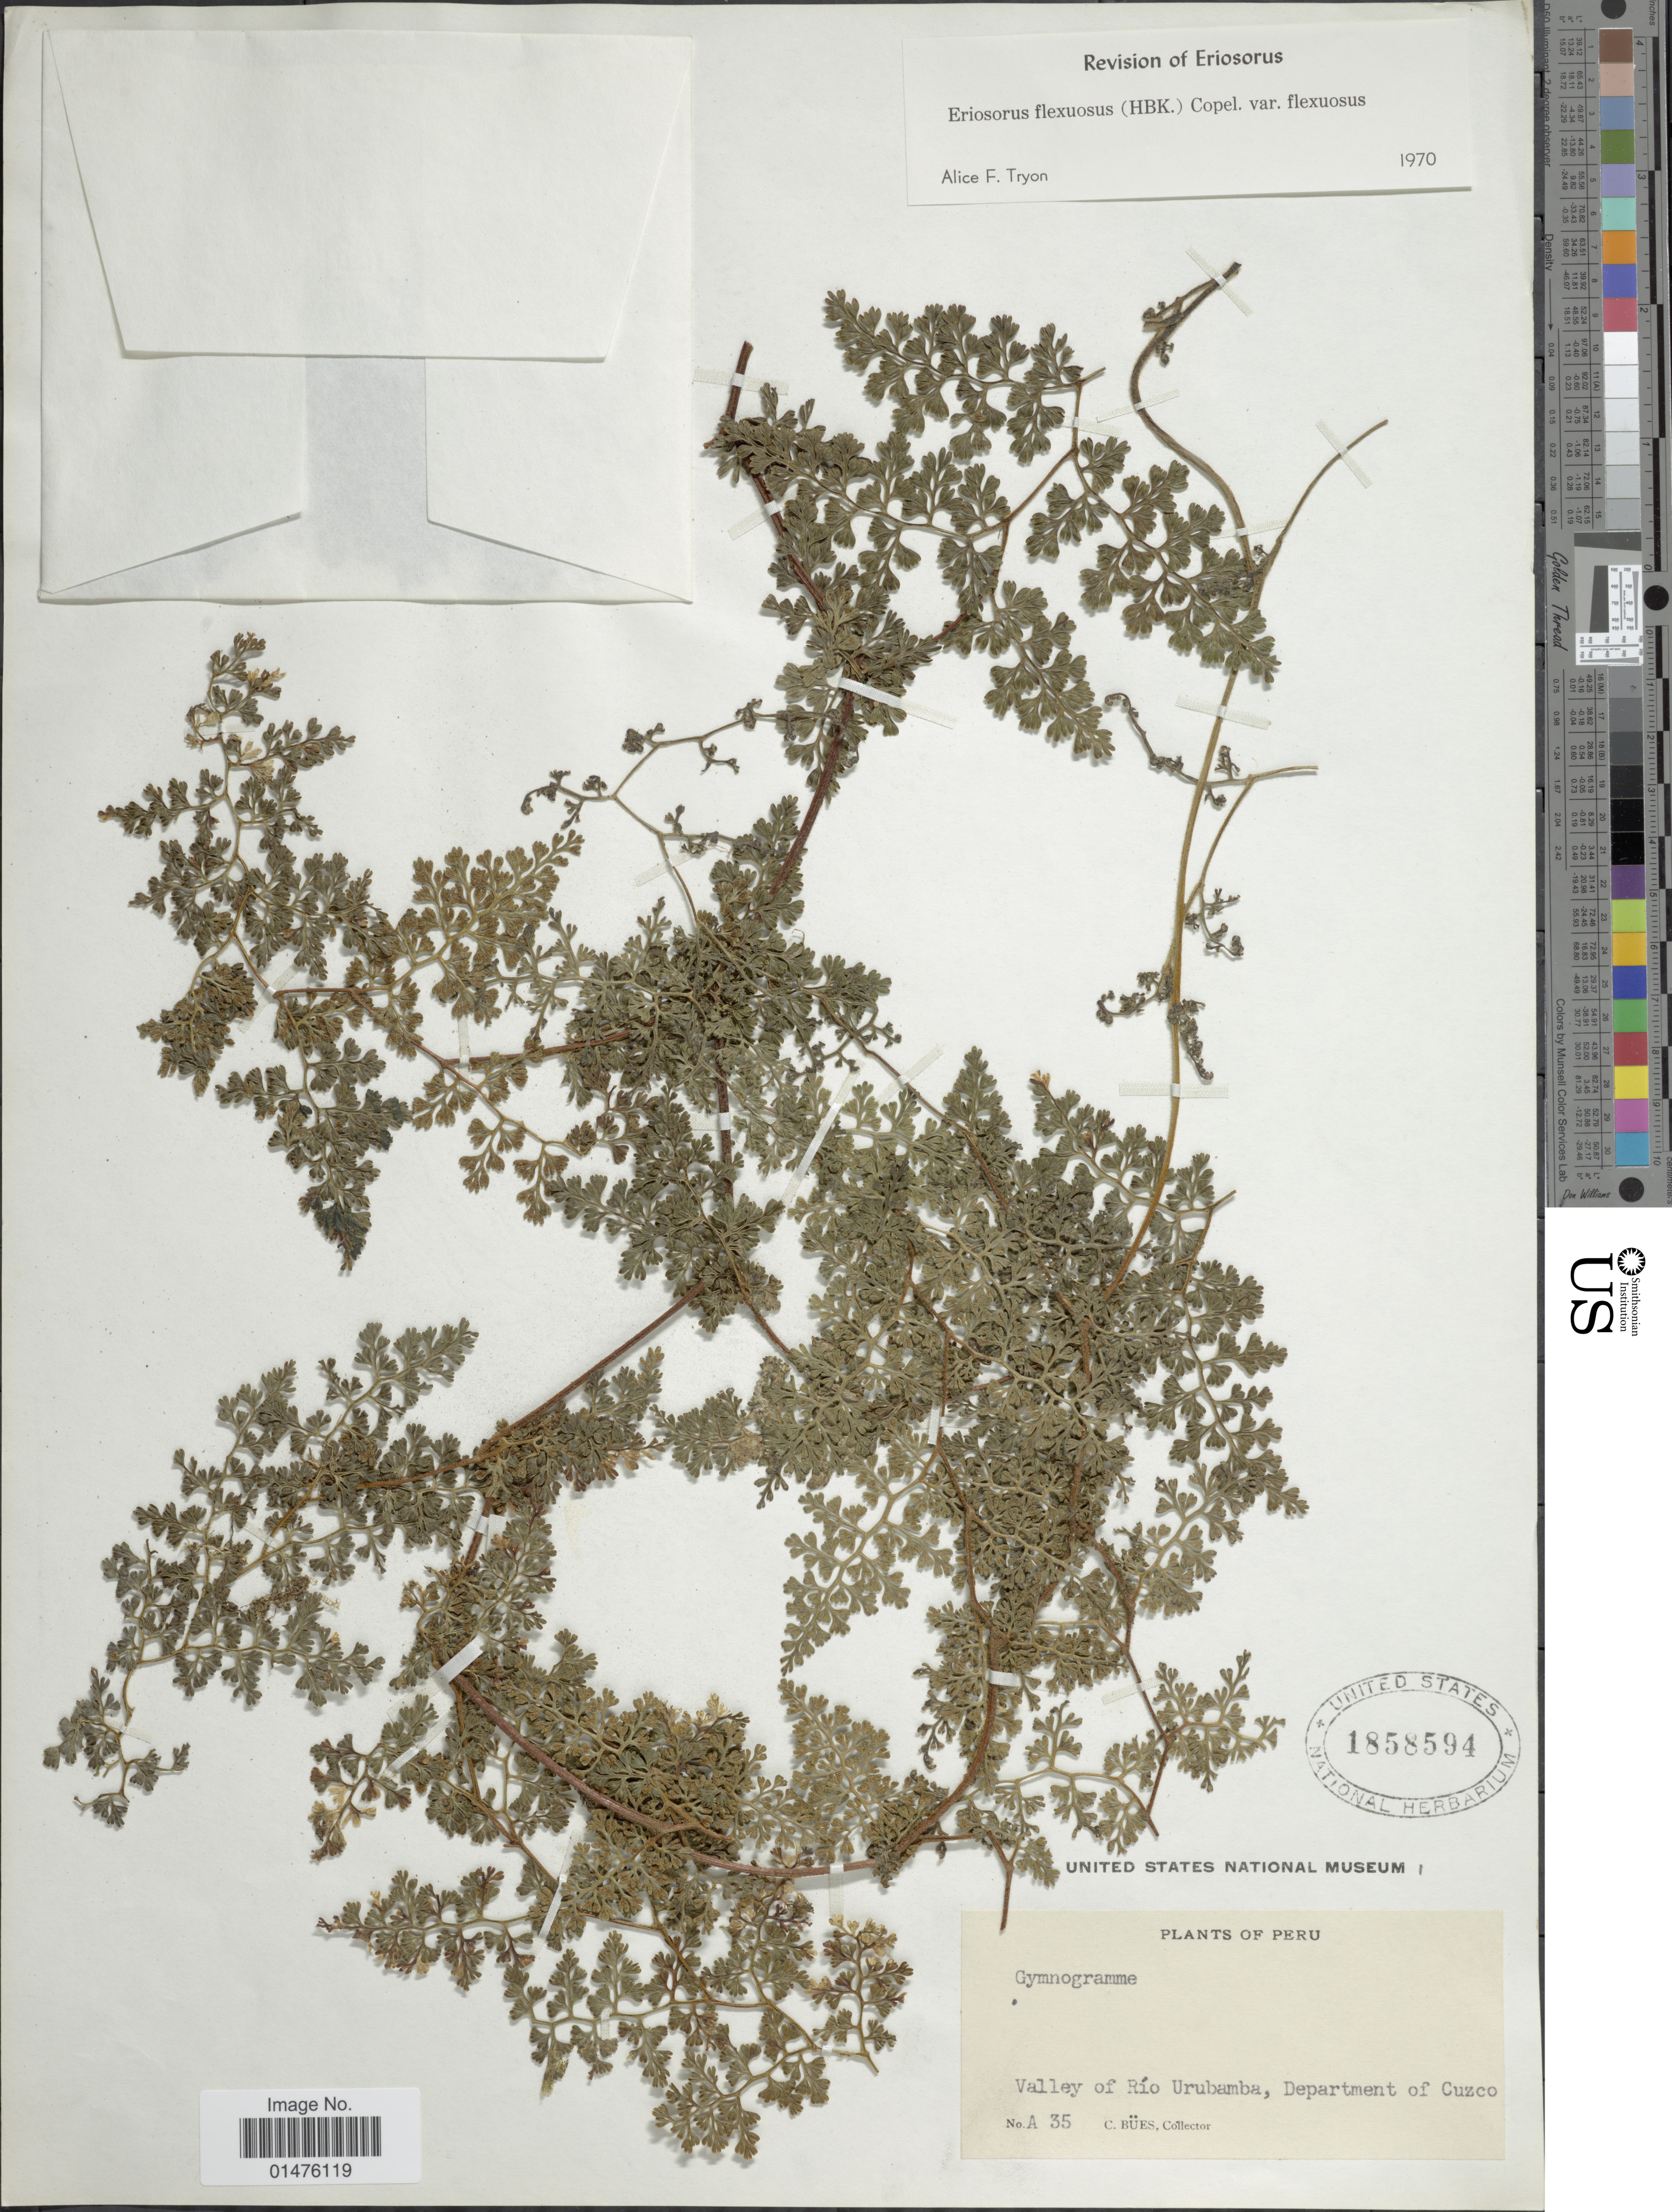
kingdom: Plantae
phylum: Tracheophyta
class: Polypodiopsida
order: Polypodiales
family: Pteridaceae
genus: Jamesonia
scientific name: Jamesonia flexuosa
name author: (Humb. & Bonpl.) Christenh.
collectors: C. Bues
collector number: A 35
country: Peru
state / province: Cusco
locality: Valley of Río Urubamba,Department of Cuzco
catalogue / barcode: US 1858594